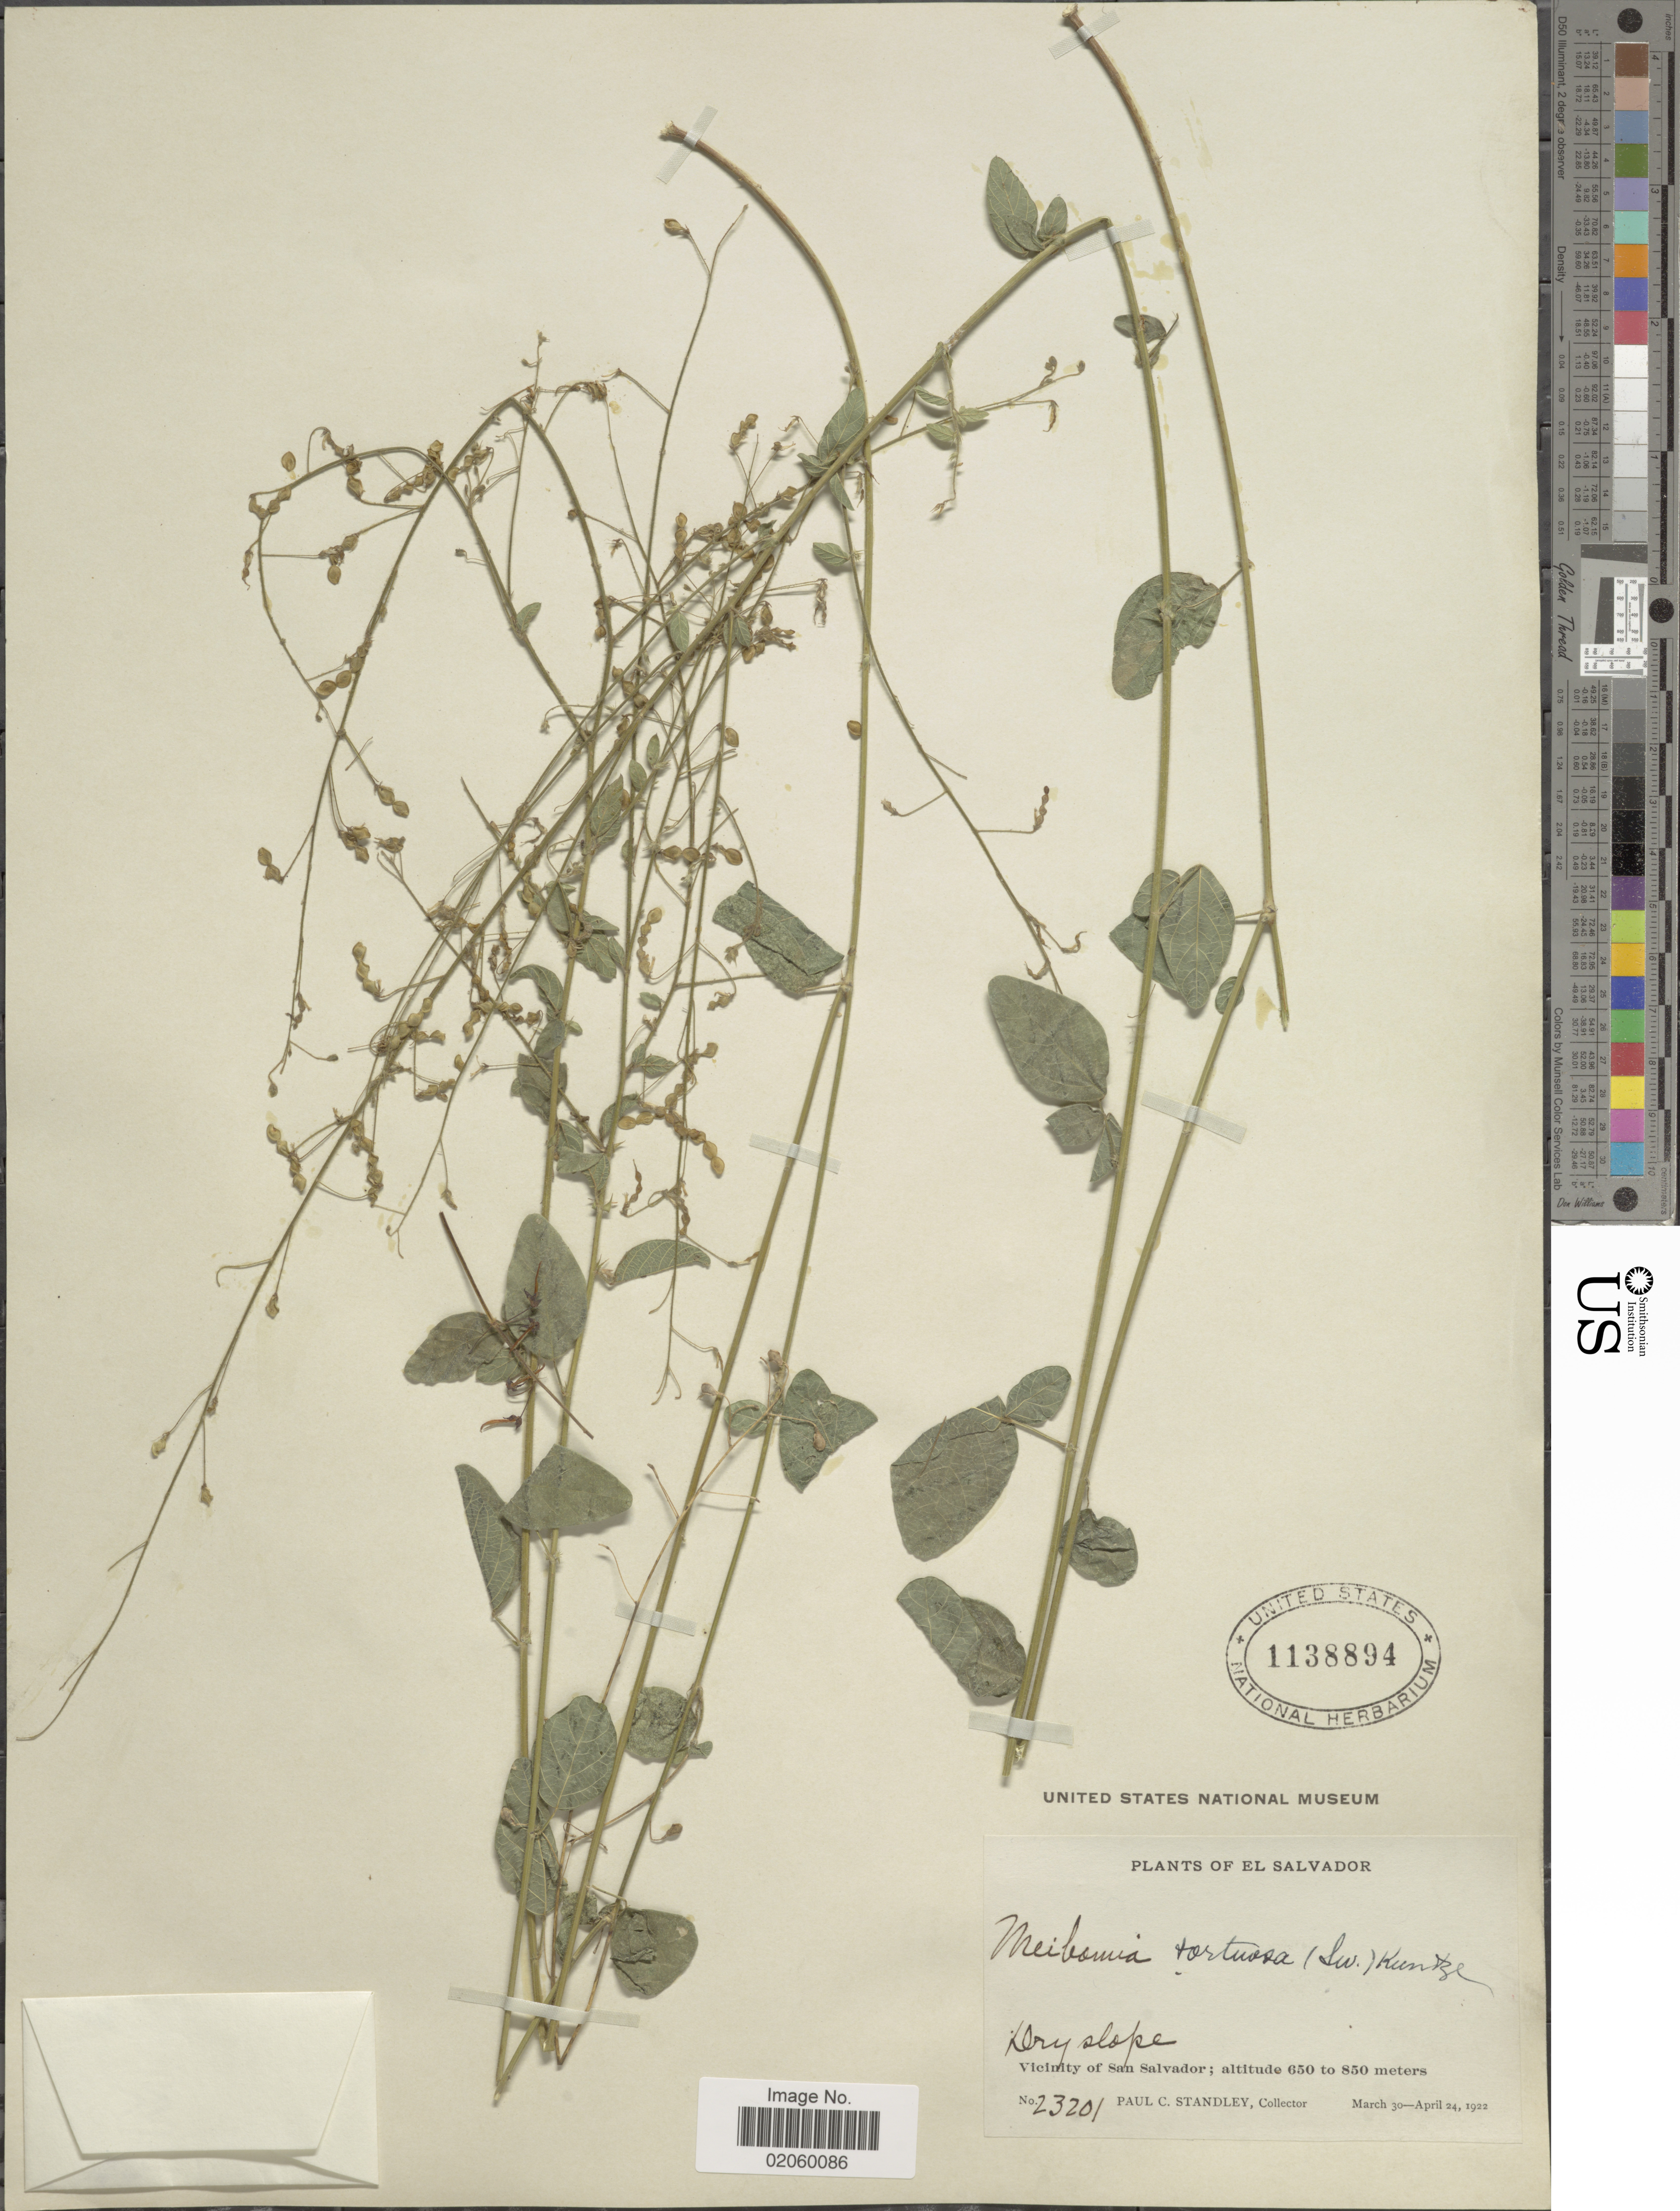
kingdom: Plantae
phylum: Tracheophyta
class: Magnoliopsida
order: Fabales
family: Fabaceae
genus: Desmodium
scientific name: Desmodium tortuosum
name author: (Sw.) DC.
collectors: P. C. Standley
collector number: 23201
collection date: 1922-03-30/1922-04-24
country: El Salvador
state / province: San Salvador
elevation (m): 650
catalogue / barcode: US 1138894